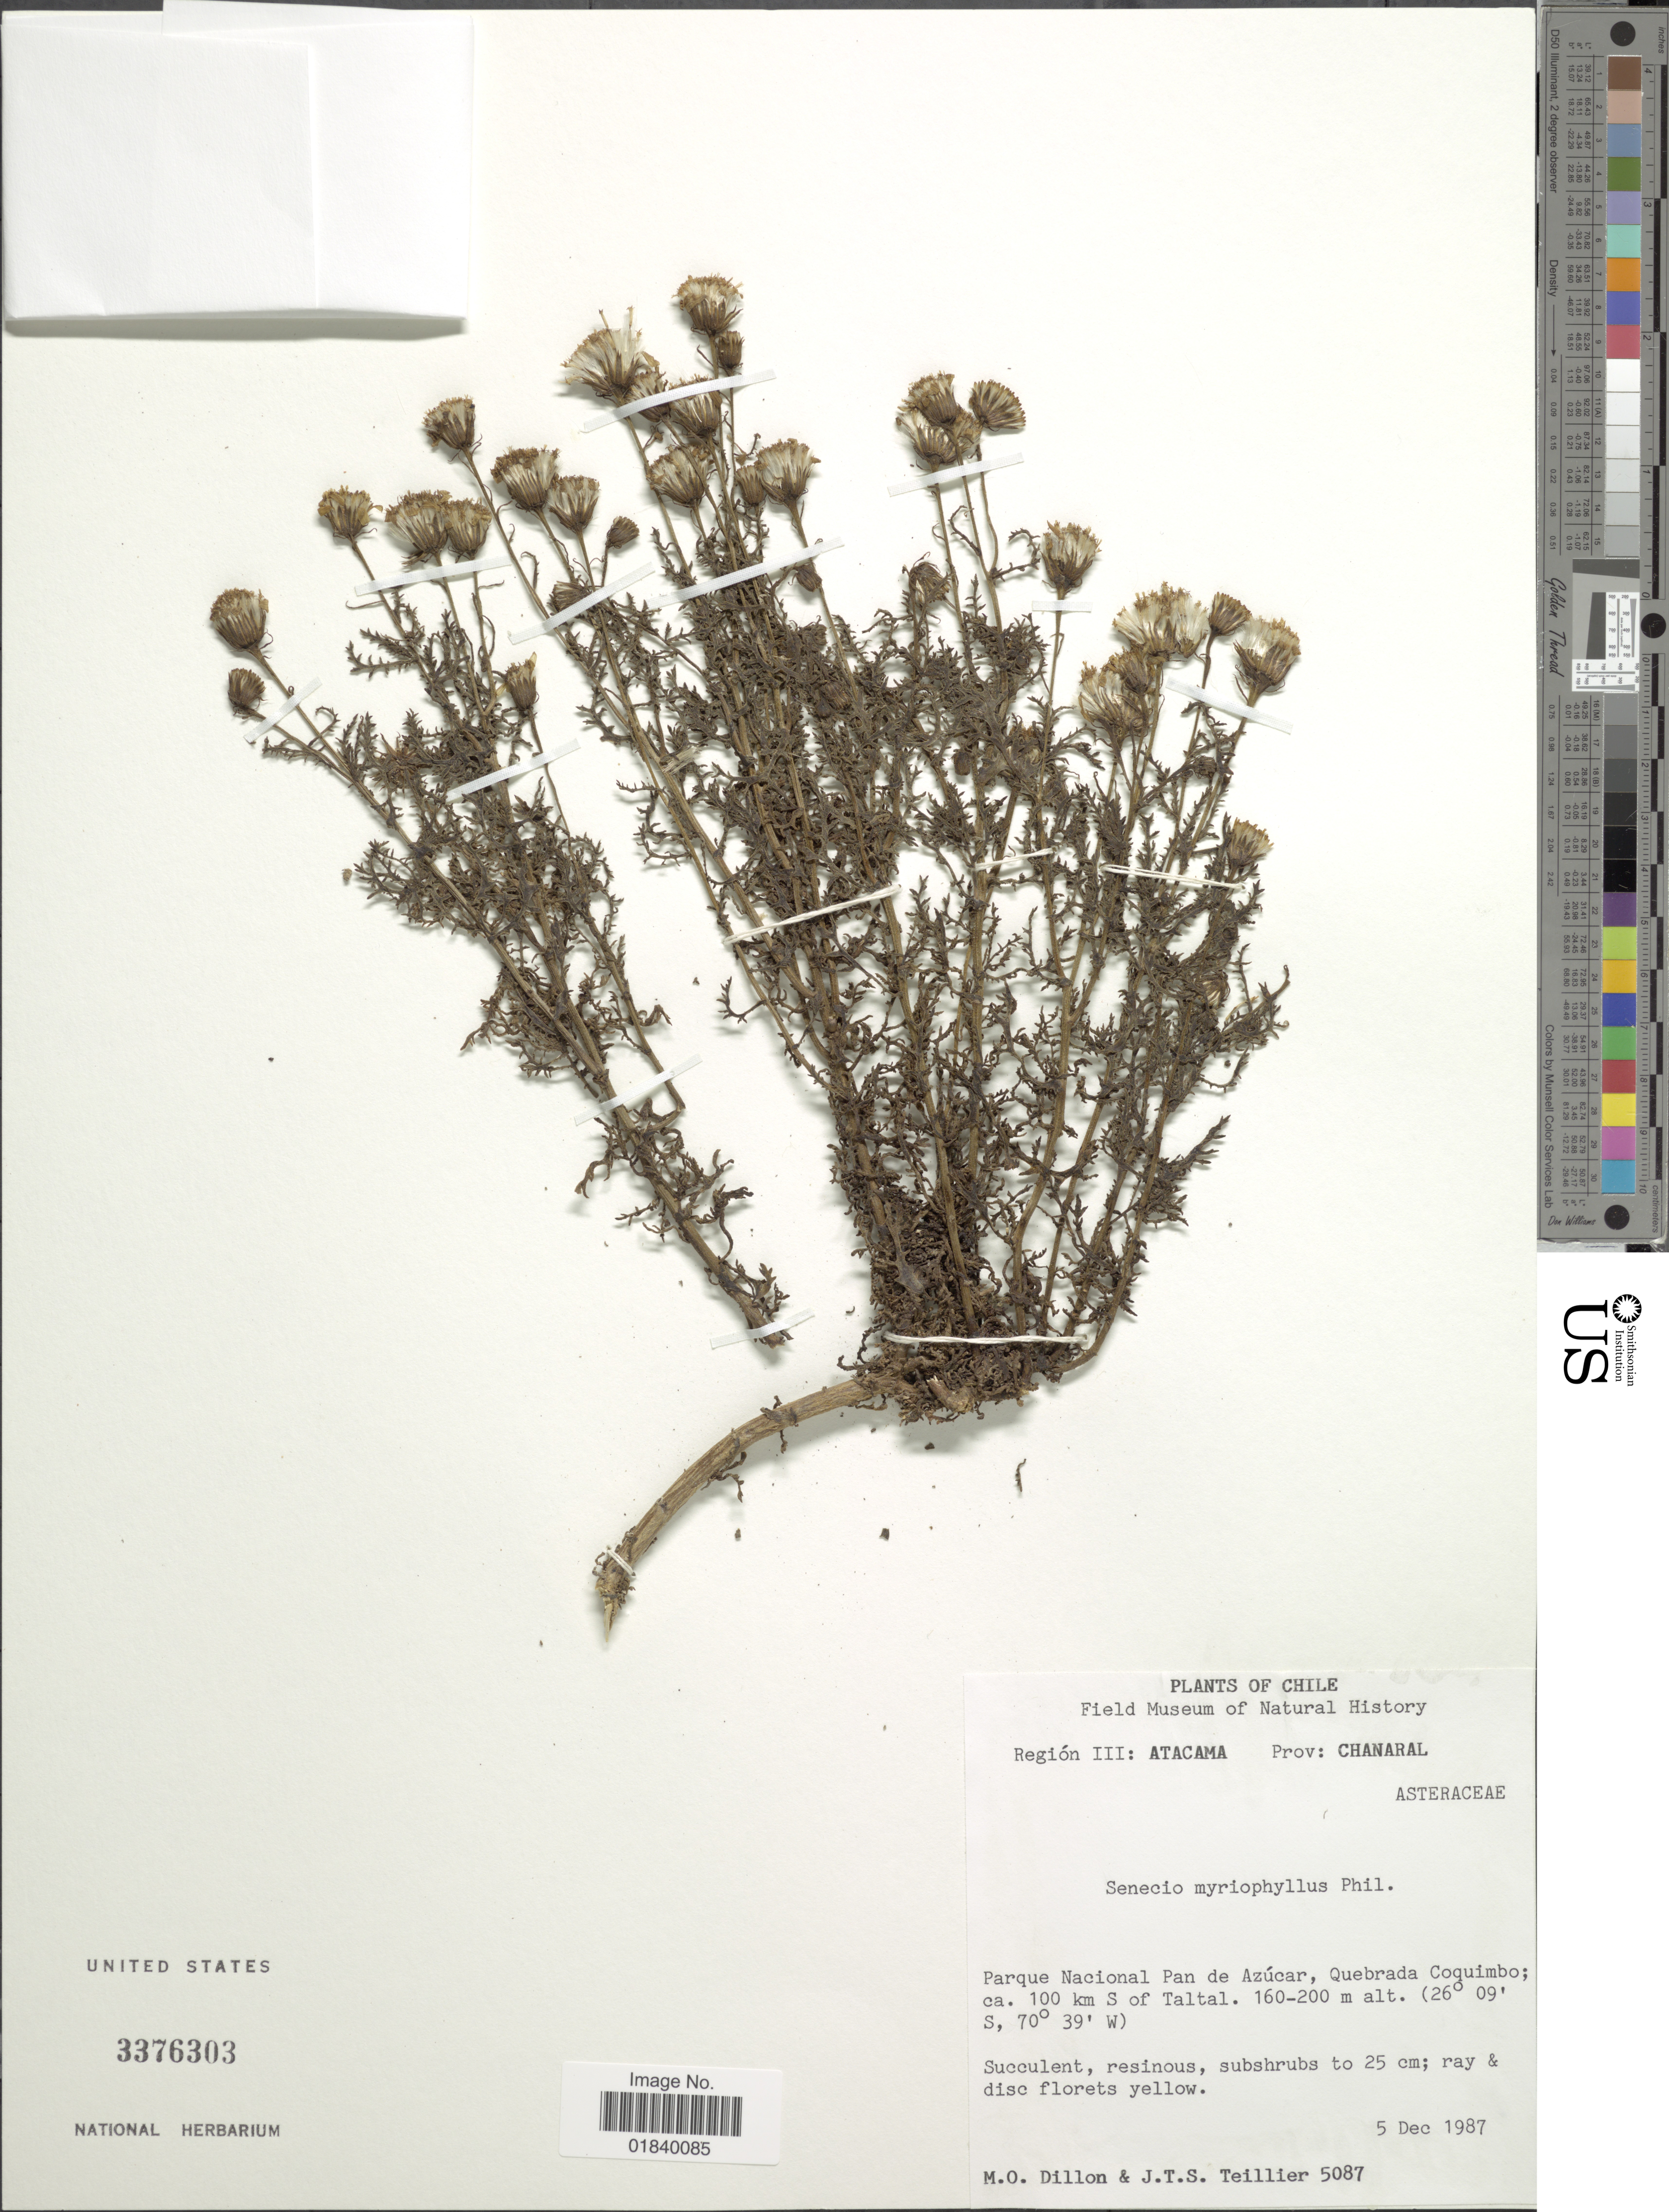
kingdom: Plantae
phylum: Tracheophyta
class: Magnoliopsida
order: Asterales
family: Asteraceae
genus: Senecio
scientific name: Senecio myriophyllus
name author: Phil.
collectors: M. O. Dillon & J. Teillier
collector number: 5087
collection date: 1987-12-05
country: Chile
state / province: Atacama (III)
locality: Region III: Atacama, Prov. Chanaral. Parque Nacional Pan de Azucar, Quebrada Coquimbo ca. 100 km S of Taltal.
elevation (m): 160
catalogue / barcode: US 3376303